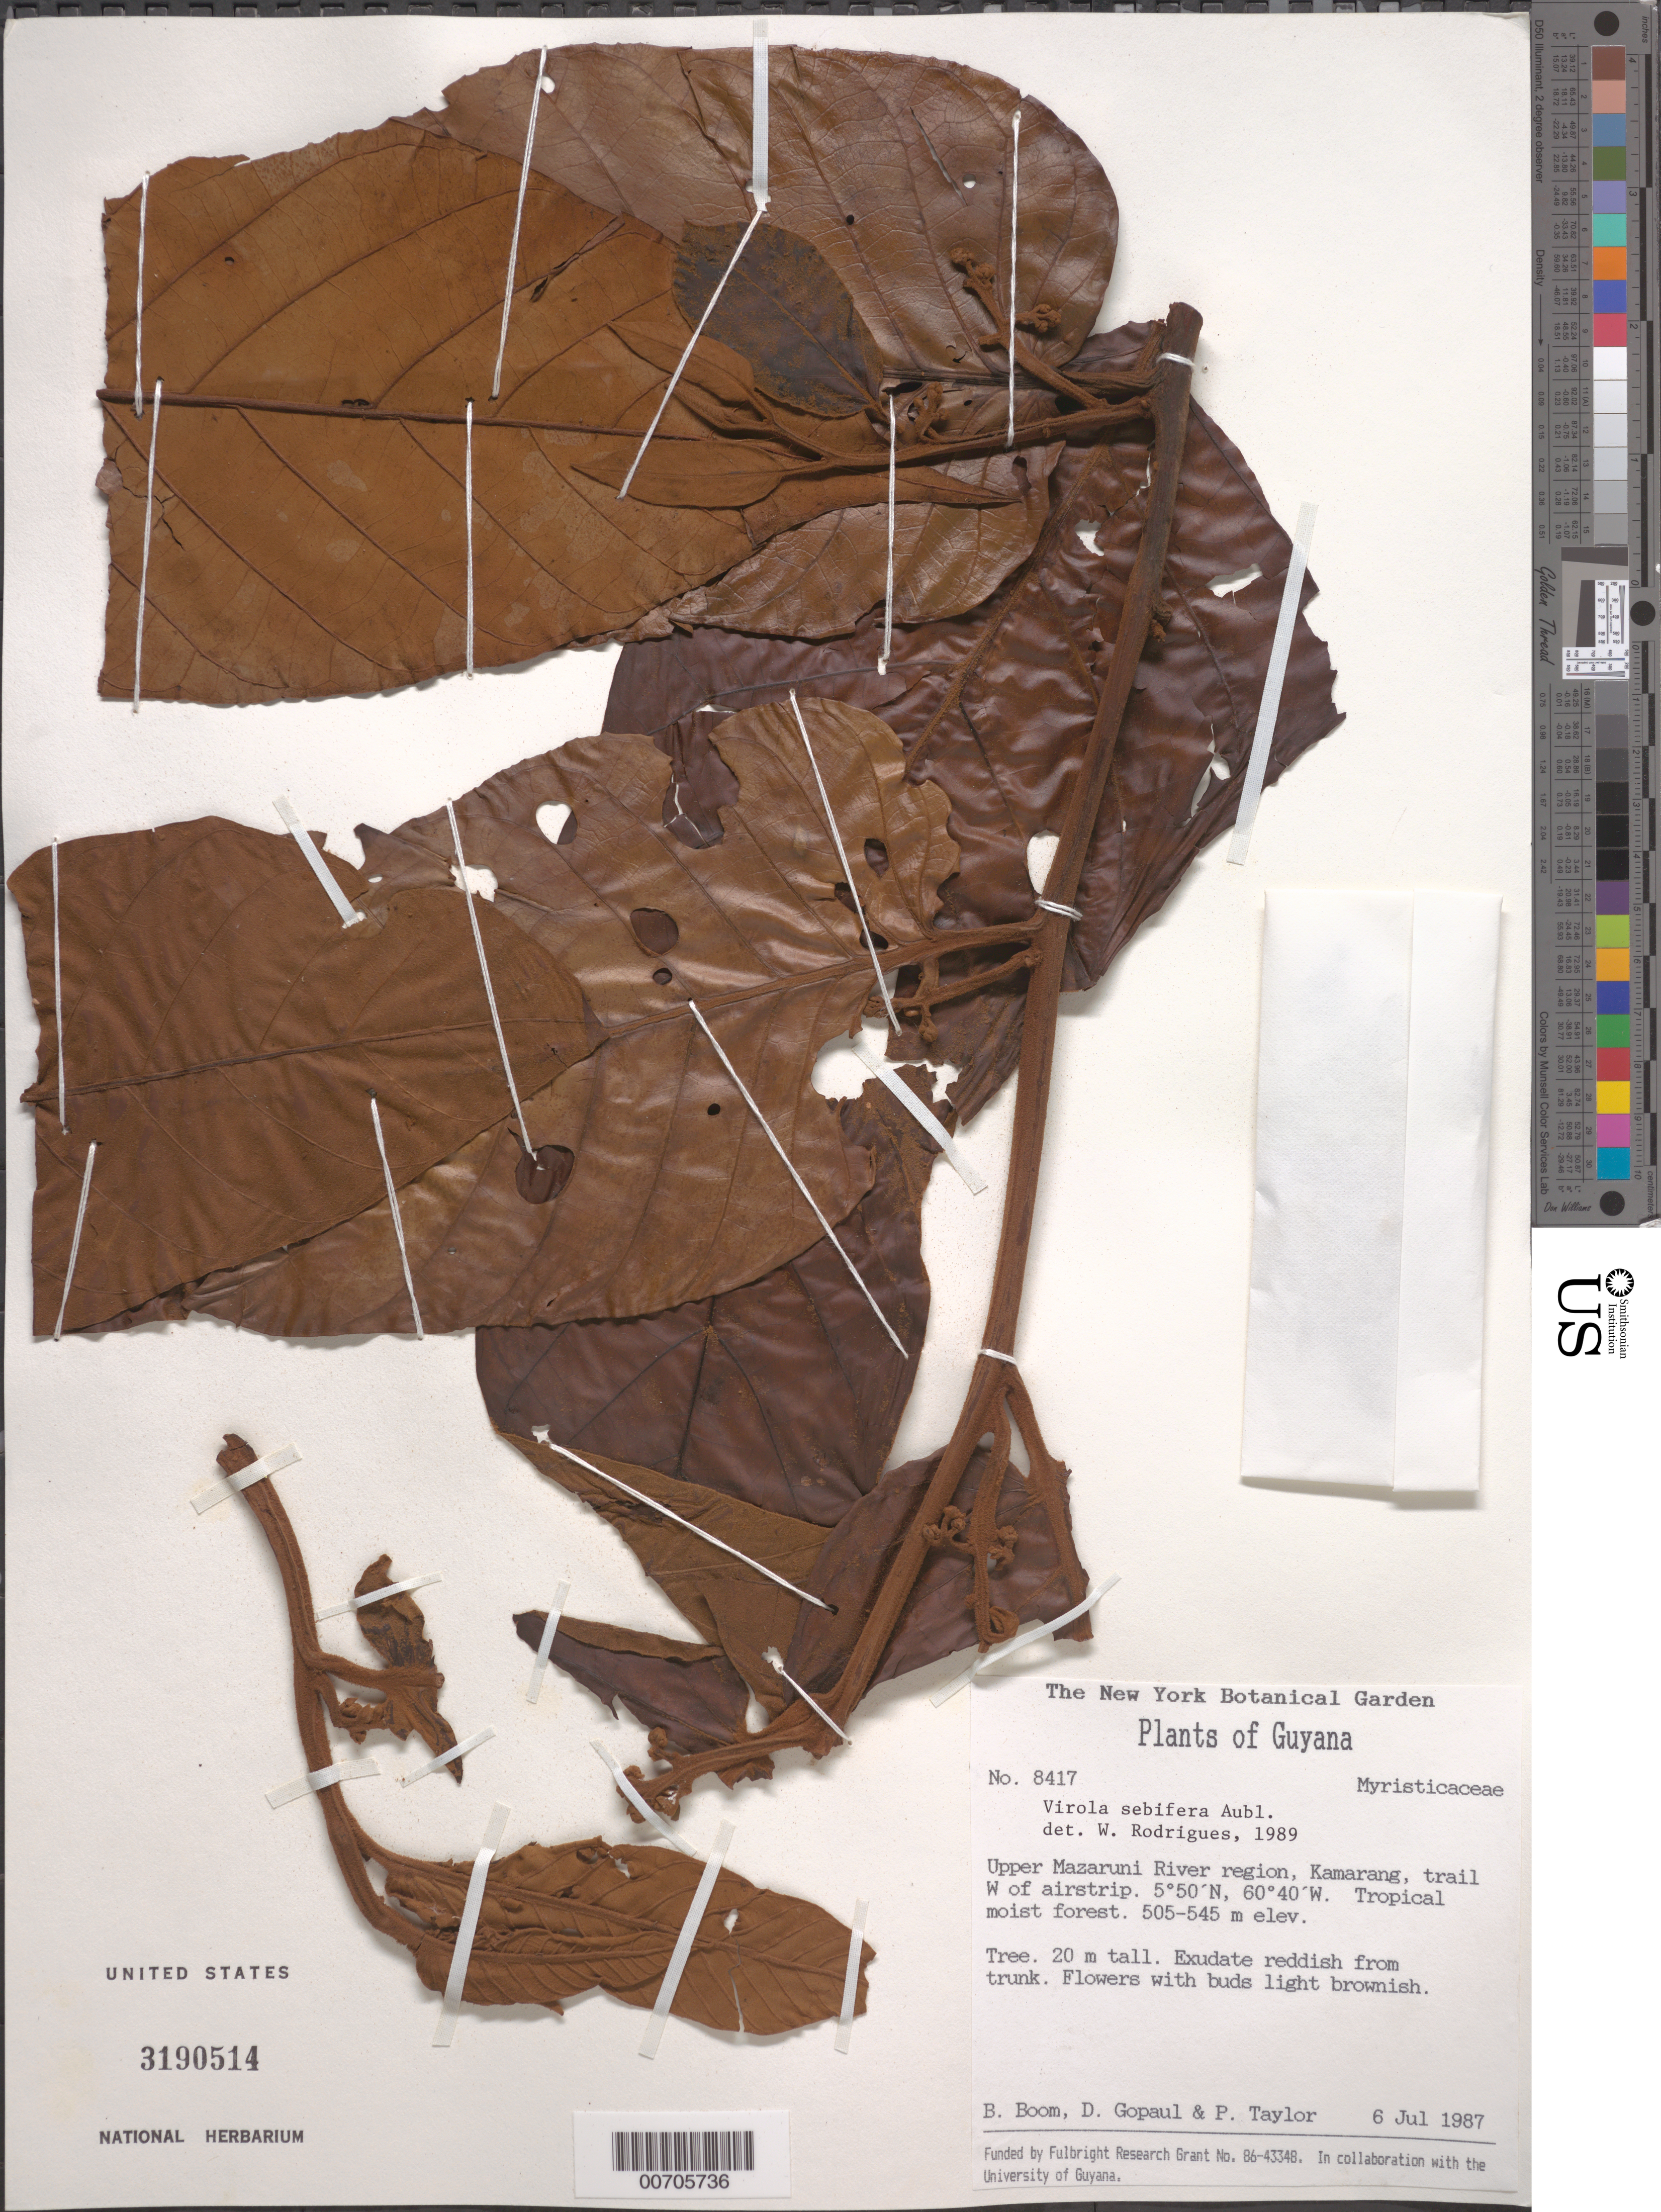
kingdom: Plantae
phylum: Tracheophyta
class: Magnoliopsida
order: Magnoliales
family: Myristicaceae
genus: Virola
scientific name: Virola sebifera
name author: Aubl.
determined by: Rodrigusa, W.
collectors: B. M. Boom, D. Gopaul & P. Taylor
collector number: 8417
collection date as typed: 6-Jul-87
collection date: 1987-07-06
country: Guyana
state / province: Cuyuni-Mazaruni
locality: Kamarang, upper Mazaruni R.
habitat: Tropical moist forest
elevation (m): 505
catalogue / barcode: US 3190514